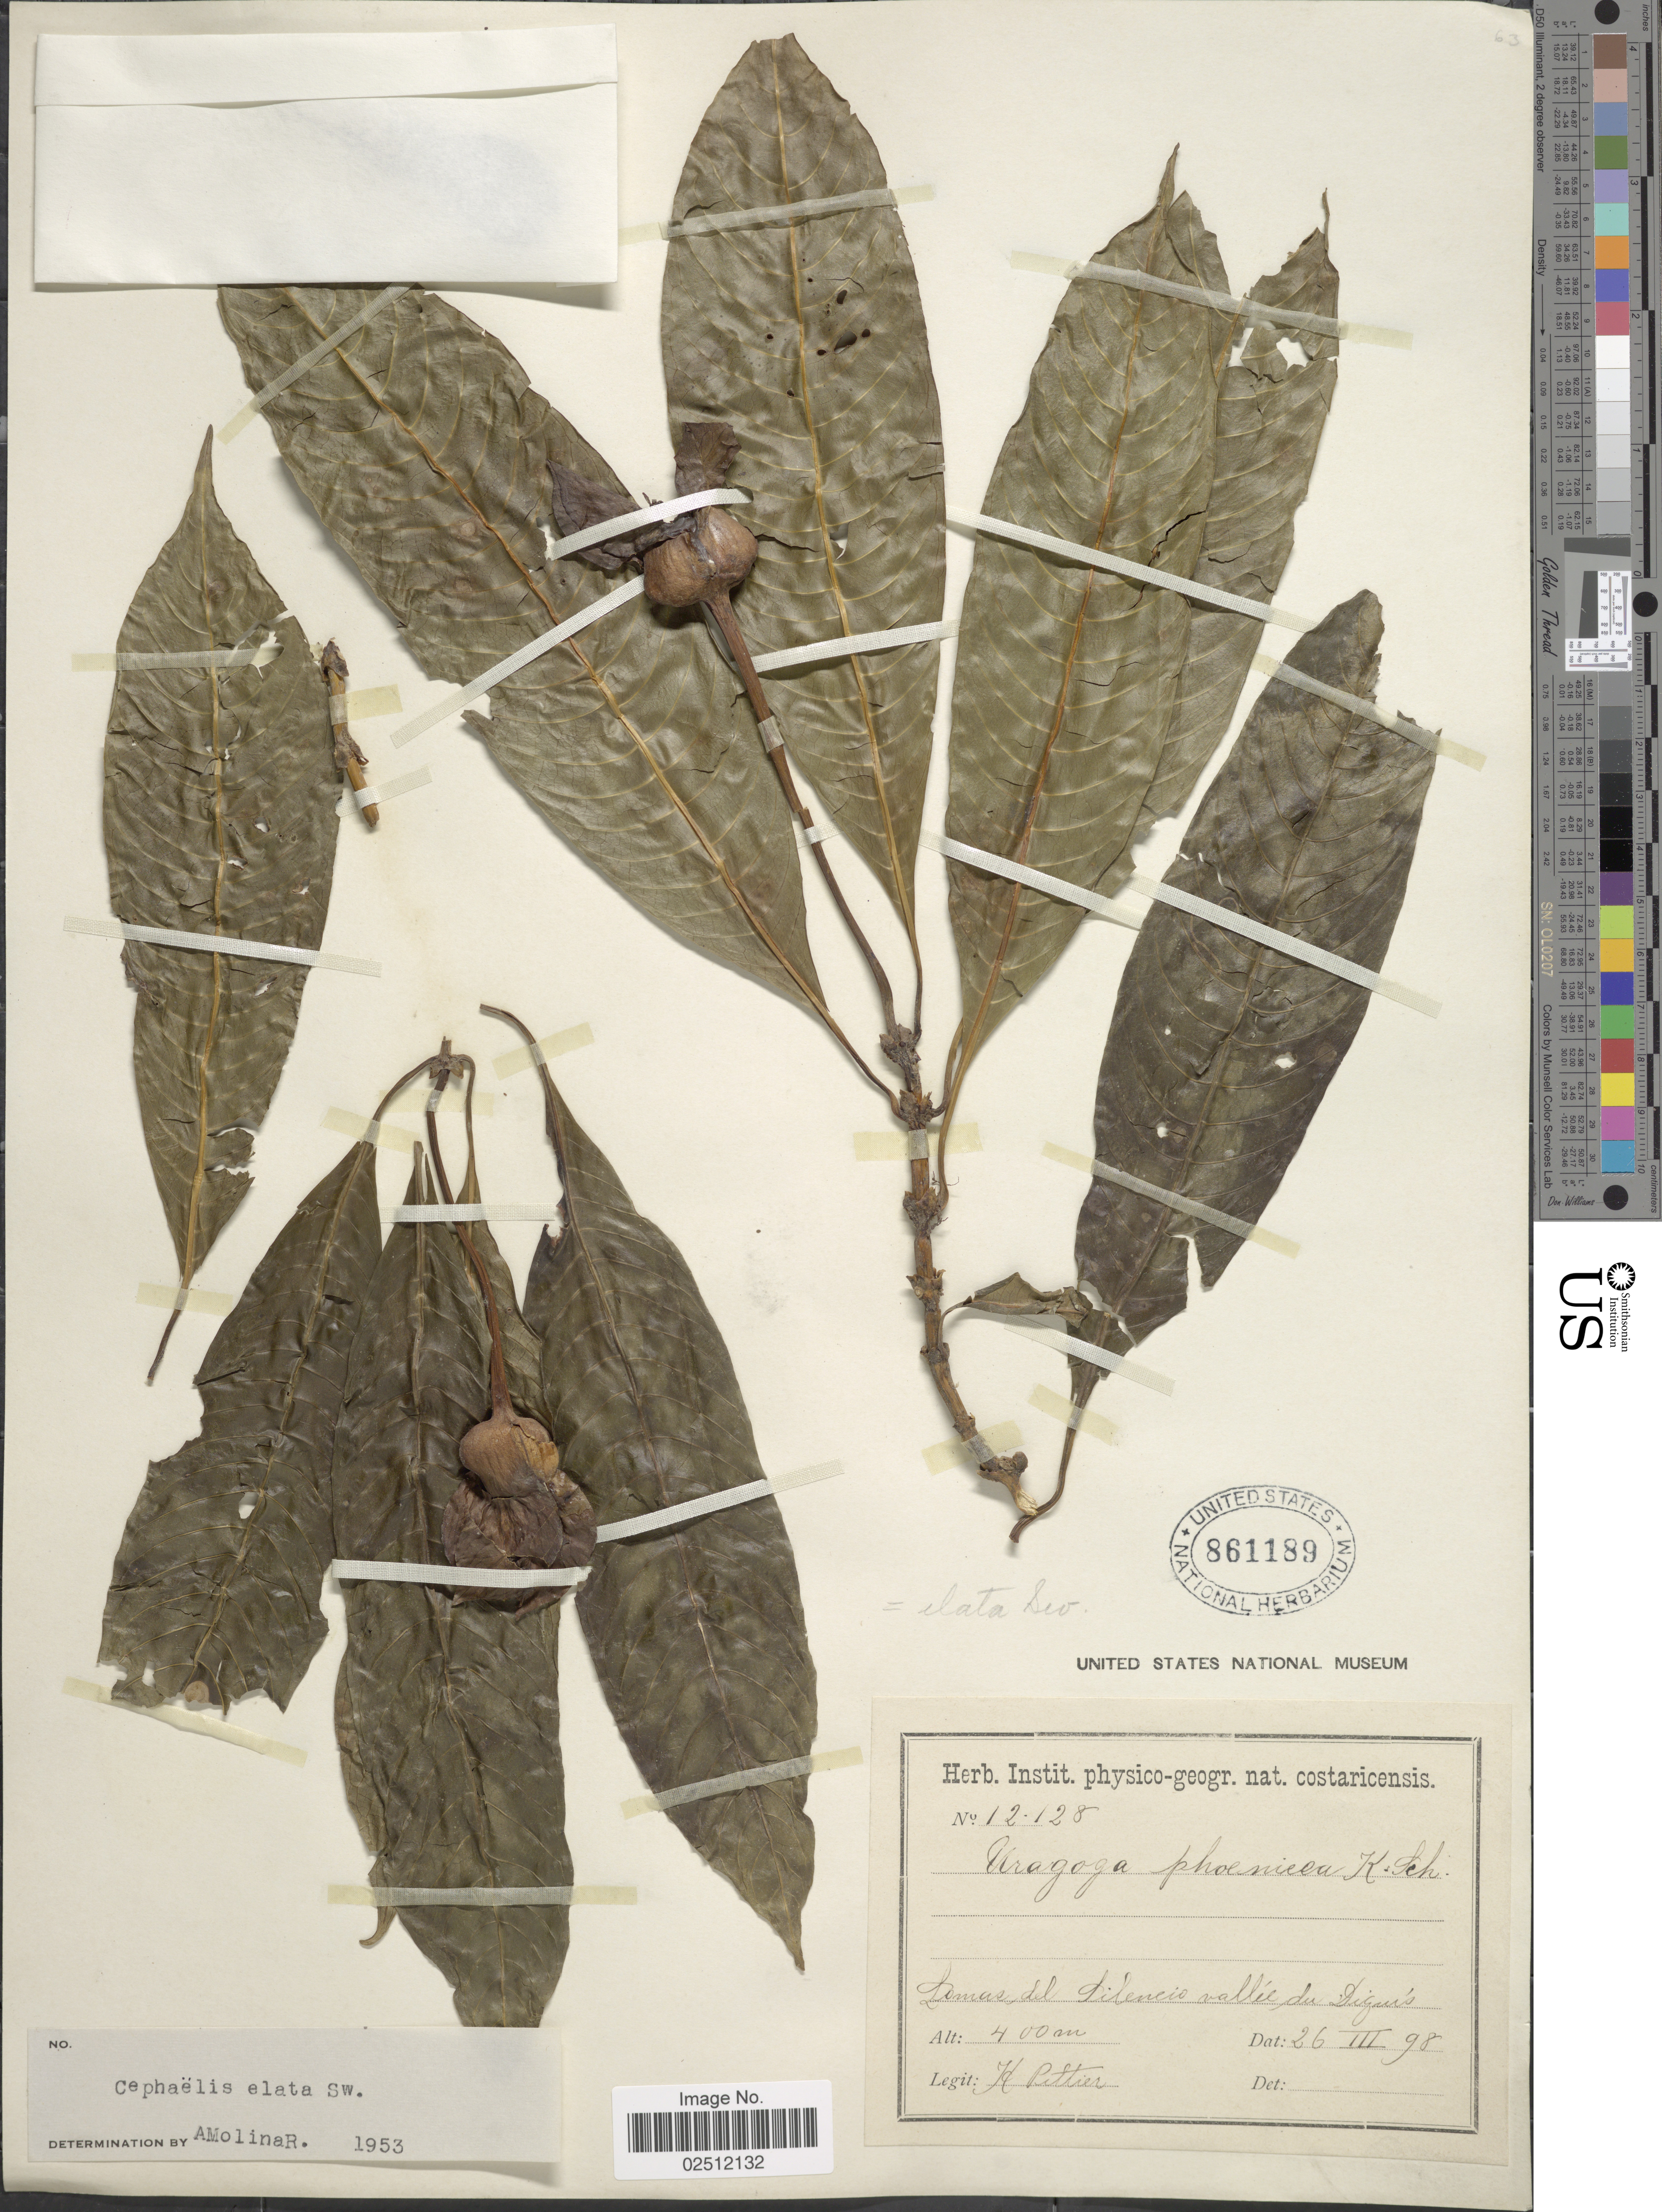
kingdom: Plantae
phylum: Tracheophyta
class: Magnoliopsida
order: Gentianales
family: Rubiaceae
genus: Psychotria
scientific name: Psychotria elata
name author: (Sw.) Hammel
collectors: H. F. Pittier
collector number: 12128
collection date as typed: Transcribed d/m/y: 26/3/98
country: Costa Rica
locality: Lomas del Silencio vallée du Diguís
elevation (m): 400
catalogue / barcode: US 861189